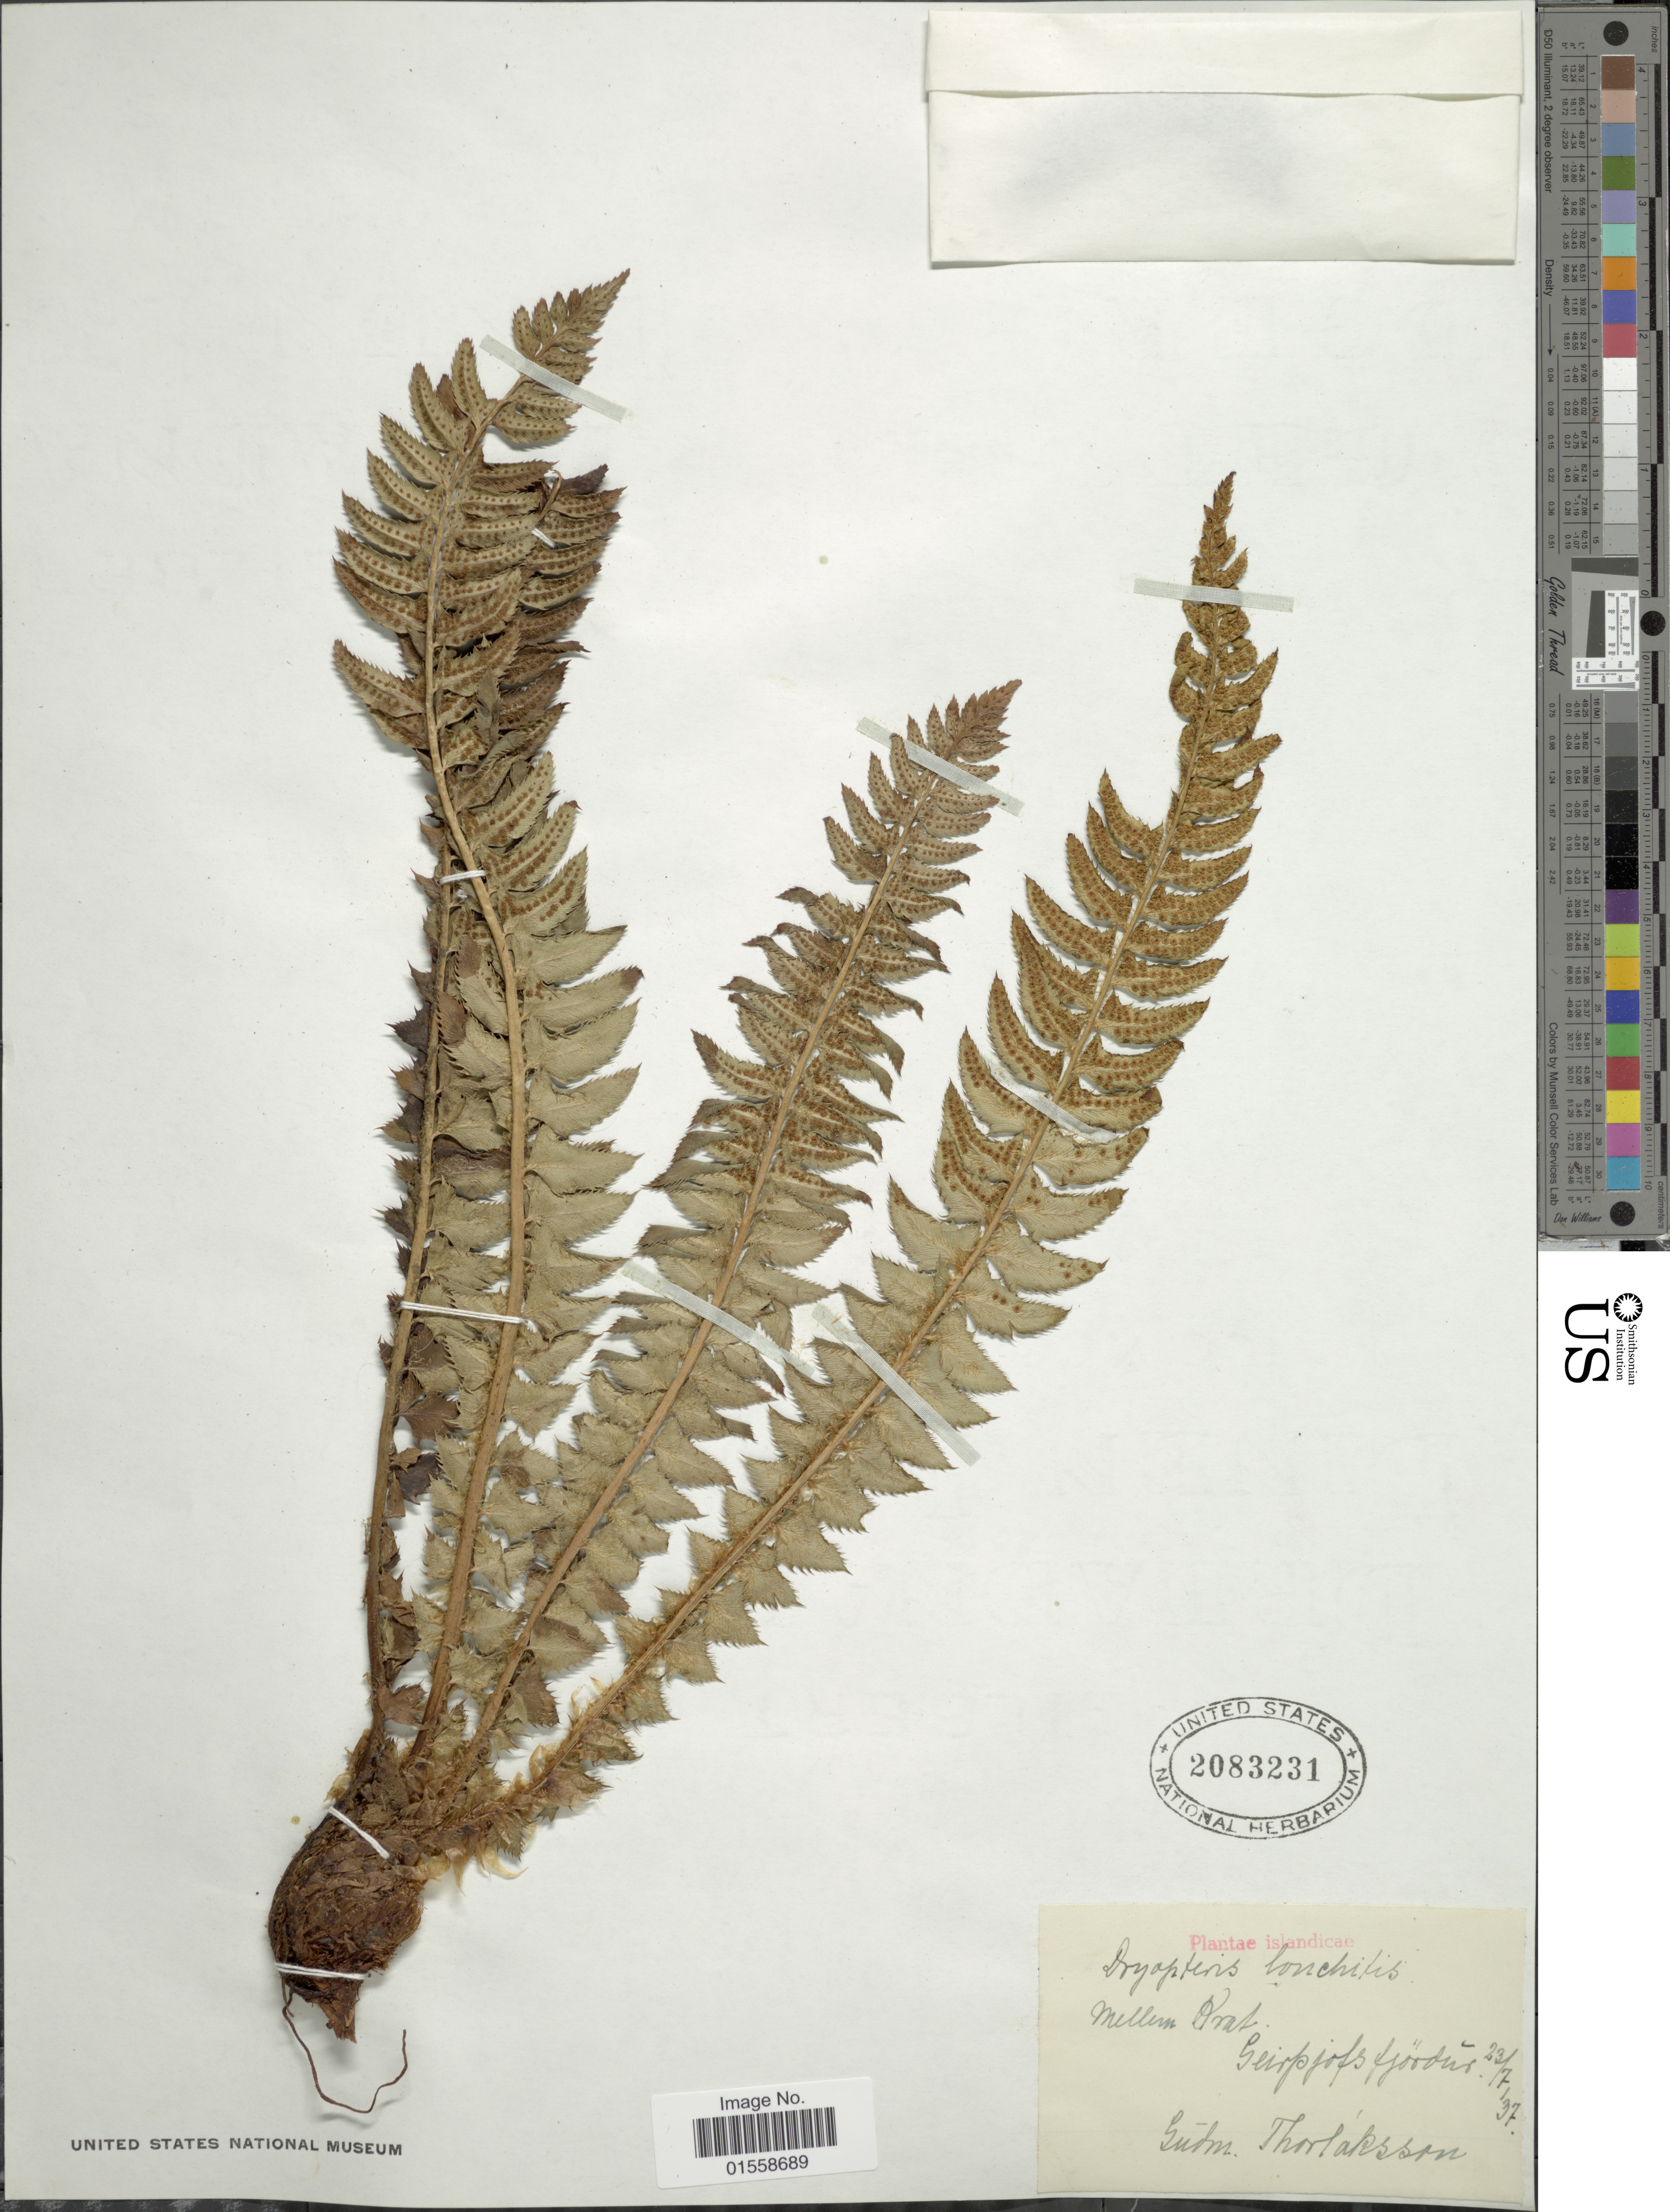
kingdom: Plantae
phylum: Tracheophyta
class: Polypodiopsida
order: Polypodiales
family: Dryopteridaceae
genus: Polystichum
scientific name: Polystichum lonchitis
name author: (Roth) L.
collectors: G. Thorlaksson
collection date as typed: Transcribed d/m/y: 23/7/37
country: Iceland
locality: Islandicae. Mellem krat. Geirþjófsfjörður.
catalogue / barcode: US 2083231